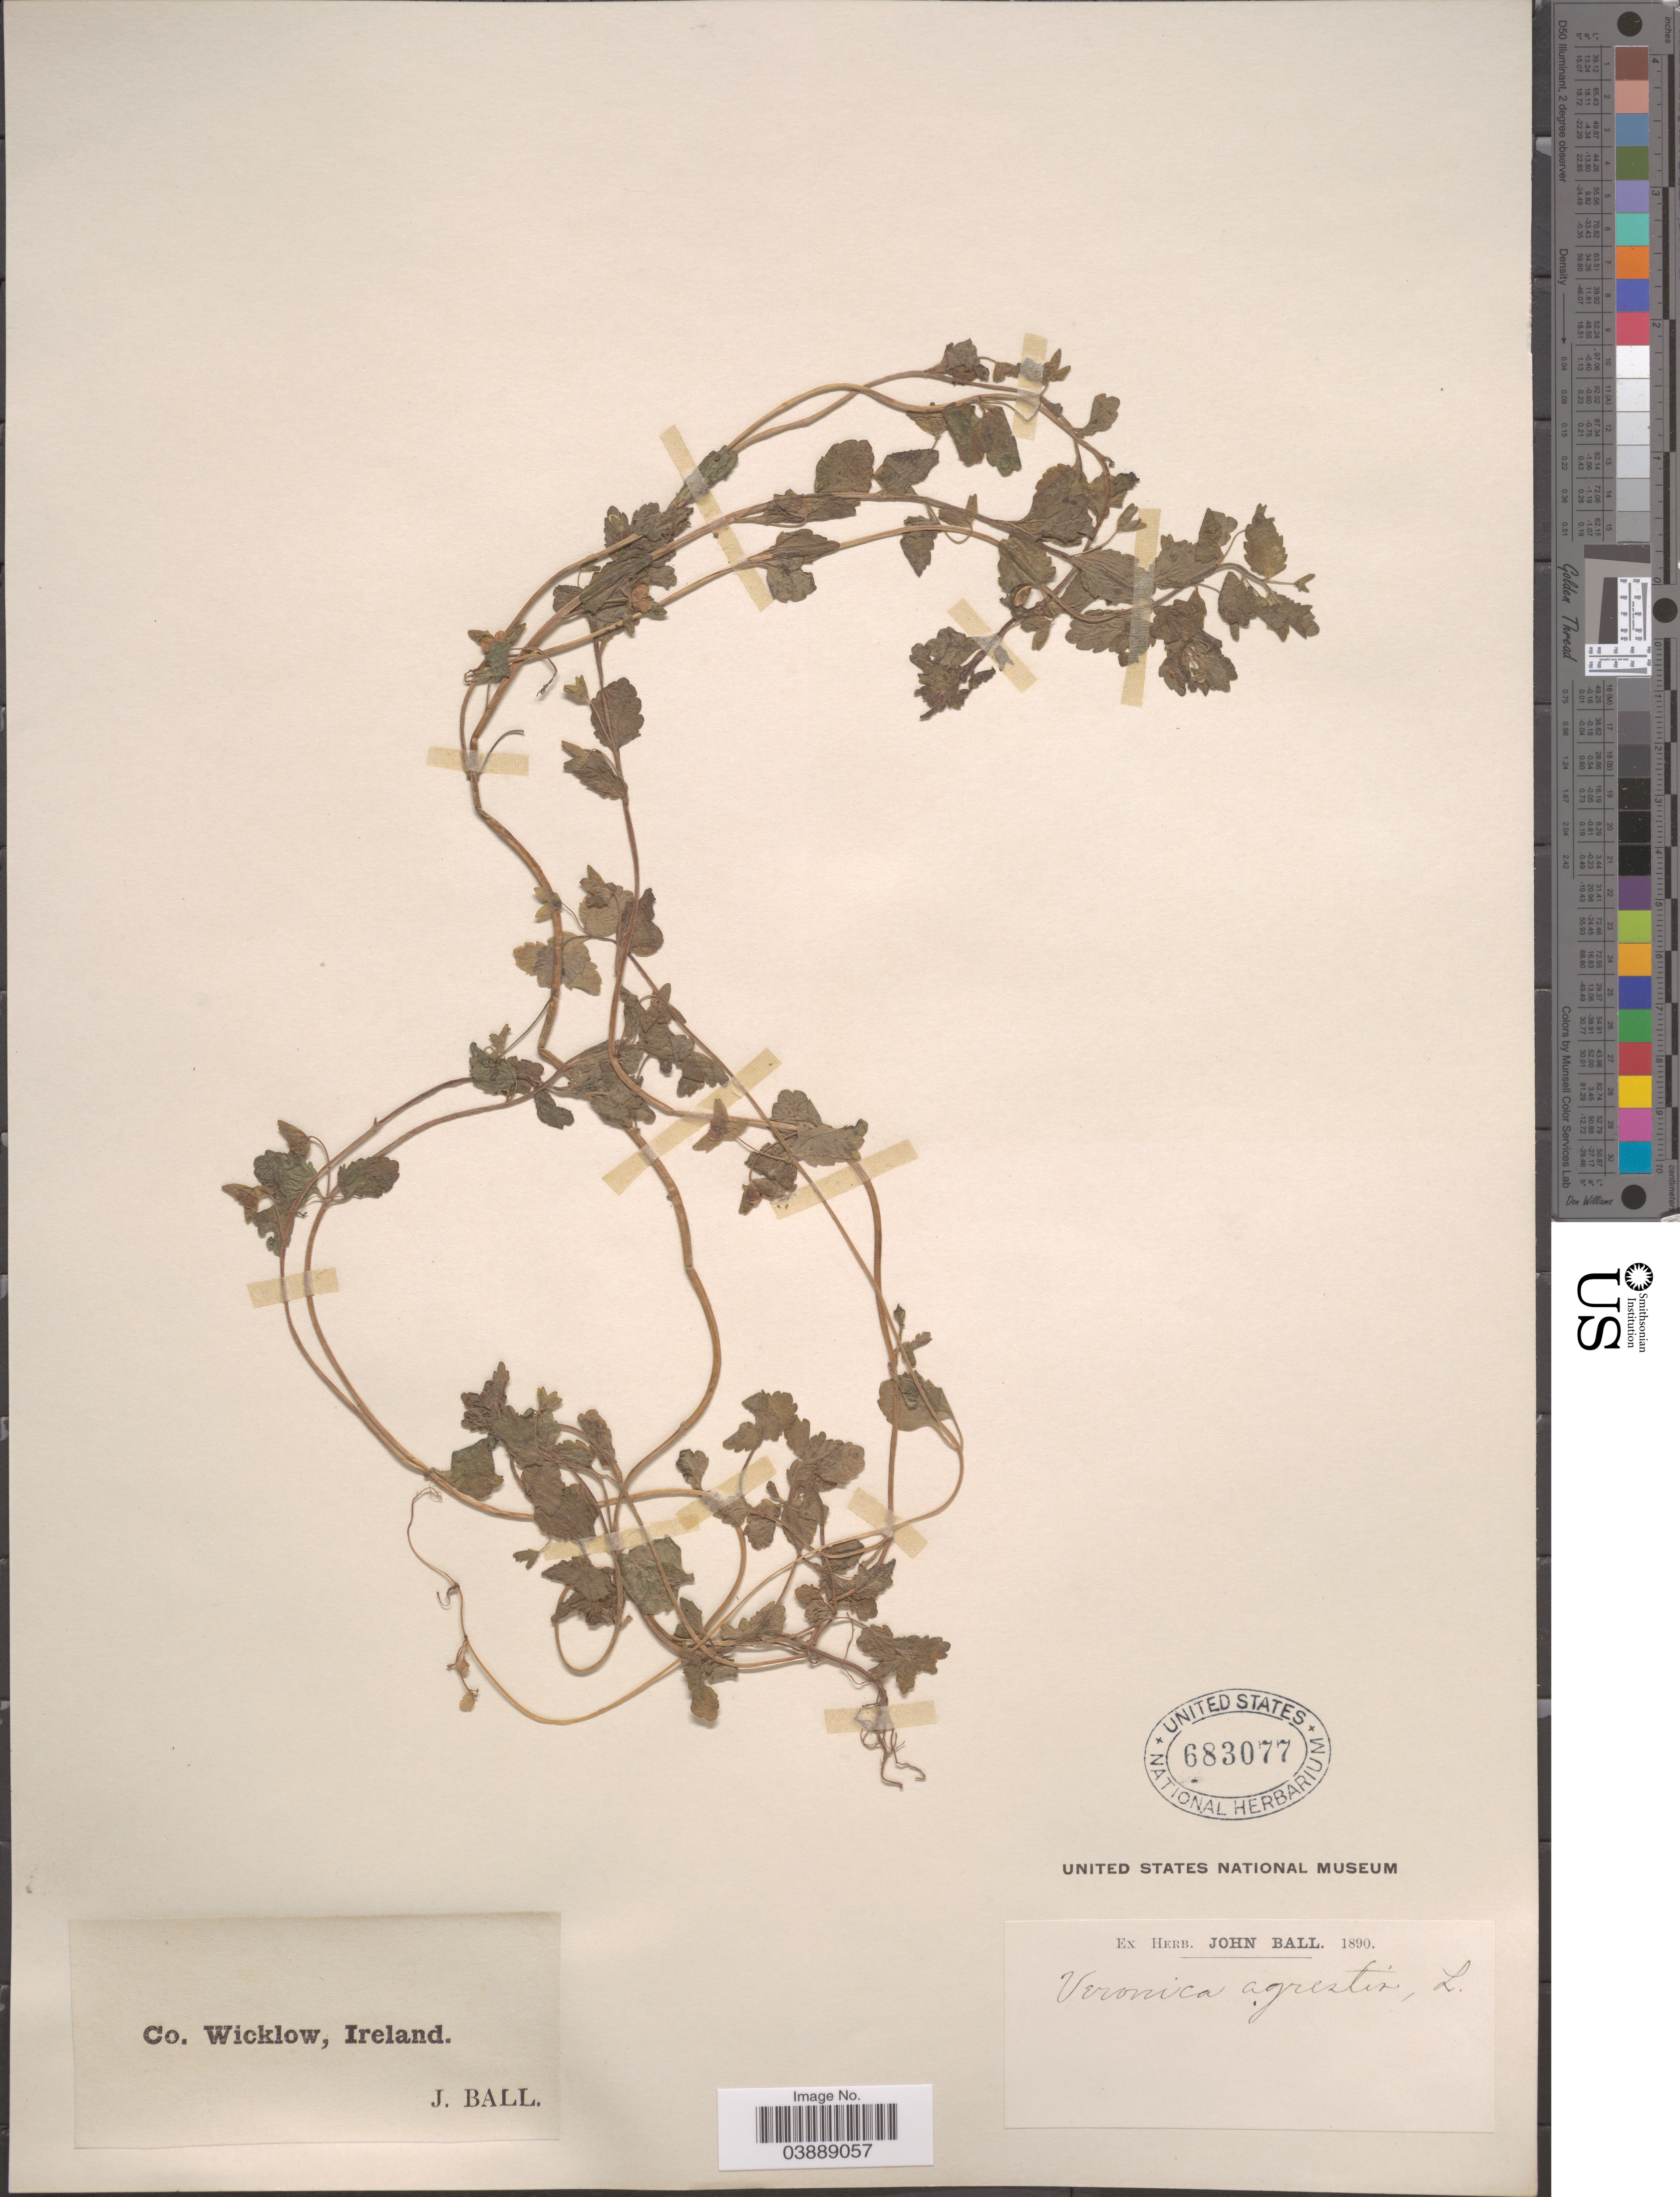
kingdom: Plantae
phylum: Tracheophyta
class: Magnoliopsida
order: Lamiales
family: Plantaginaceae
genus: Veronica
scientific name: Veronica agrestis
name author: L.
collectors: J. Ball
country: Ireland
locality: Co. Wicklow.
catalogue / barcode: US 683077